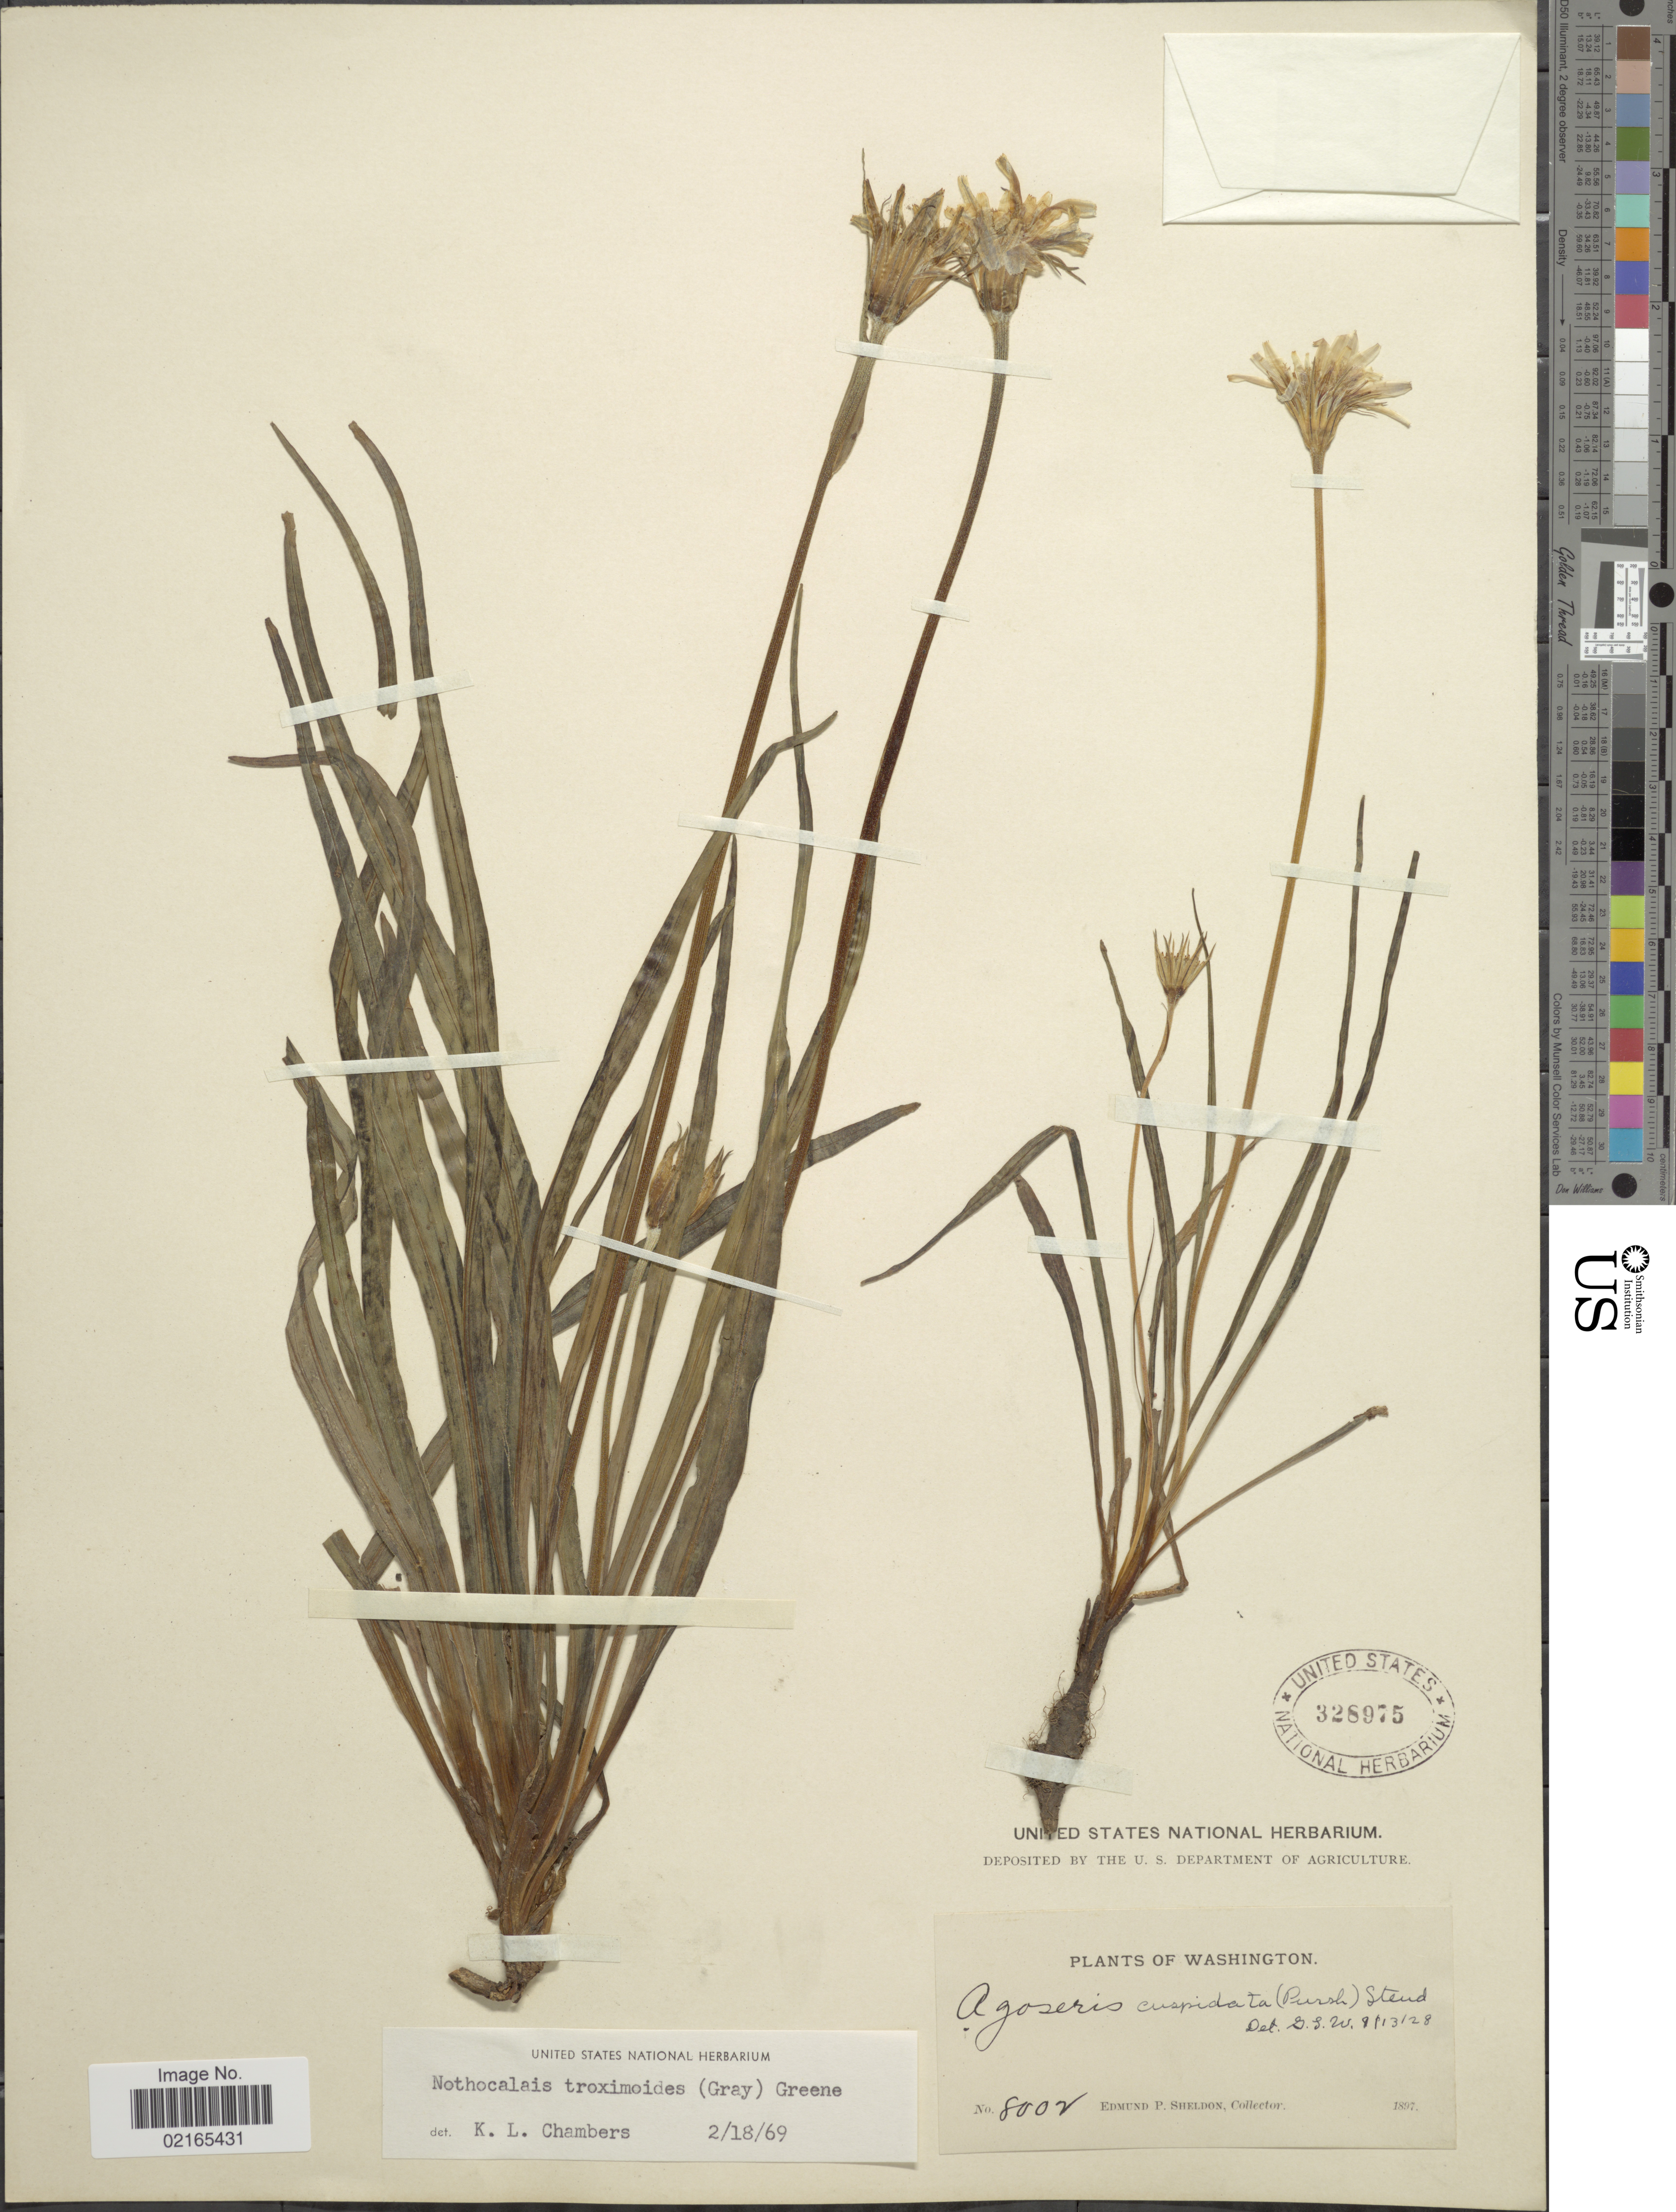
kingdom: Plantae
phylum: Tracheophyta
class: Magnoliopsida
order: Asterales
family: Asteraceae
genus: Nothocalais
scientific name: Nothocalais troximoides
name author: (A. Gray) Greene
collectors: E. P. Sheldon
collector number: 8002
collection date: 1897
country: United States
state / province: Washington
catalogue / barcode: US 328975